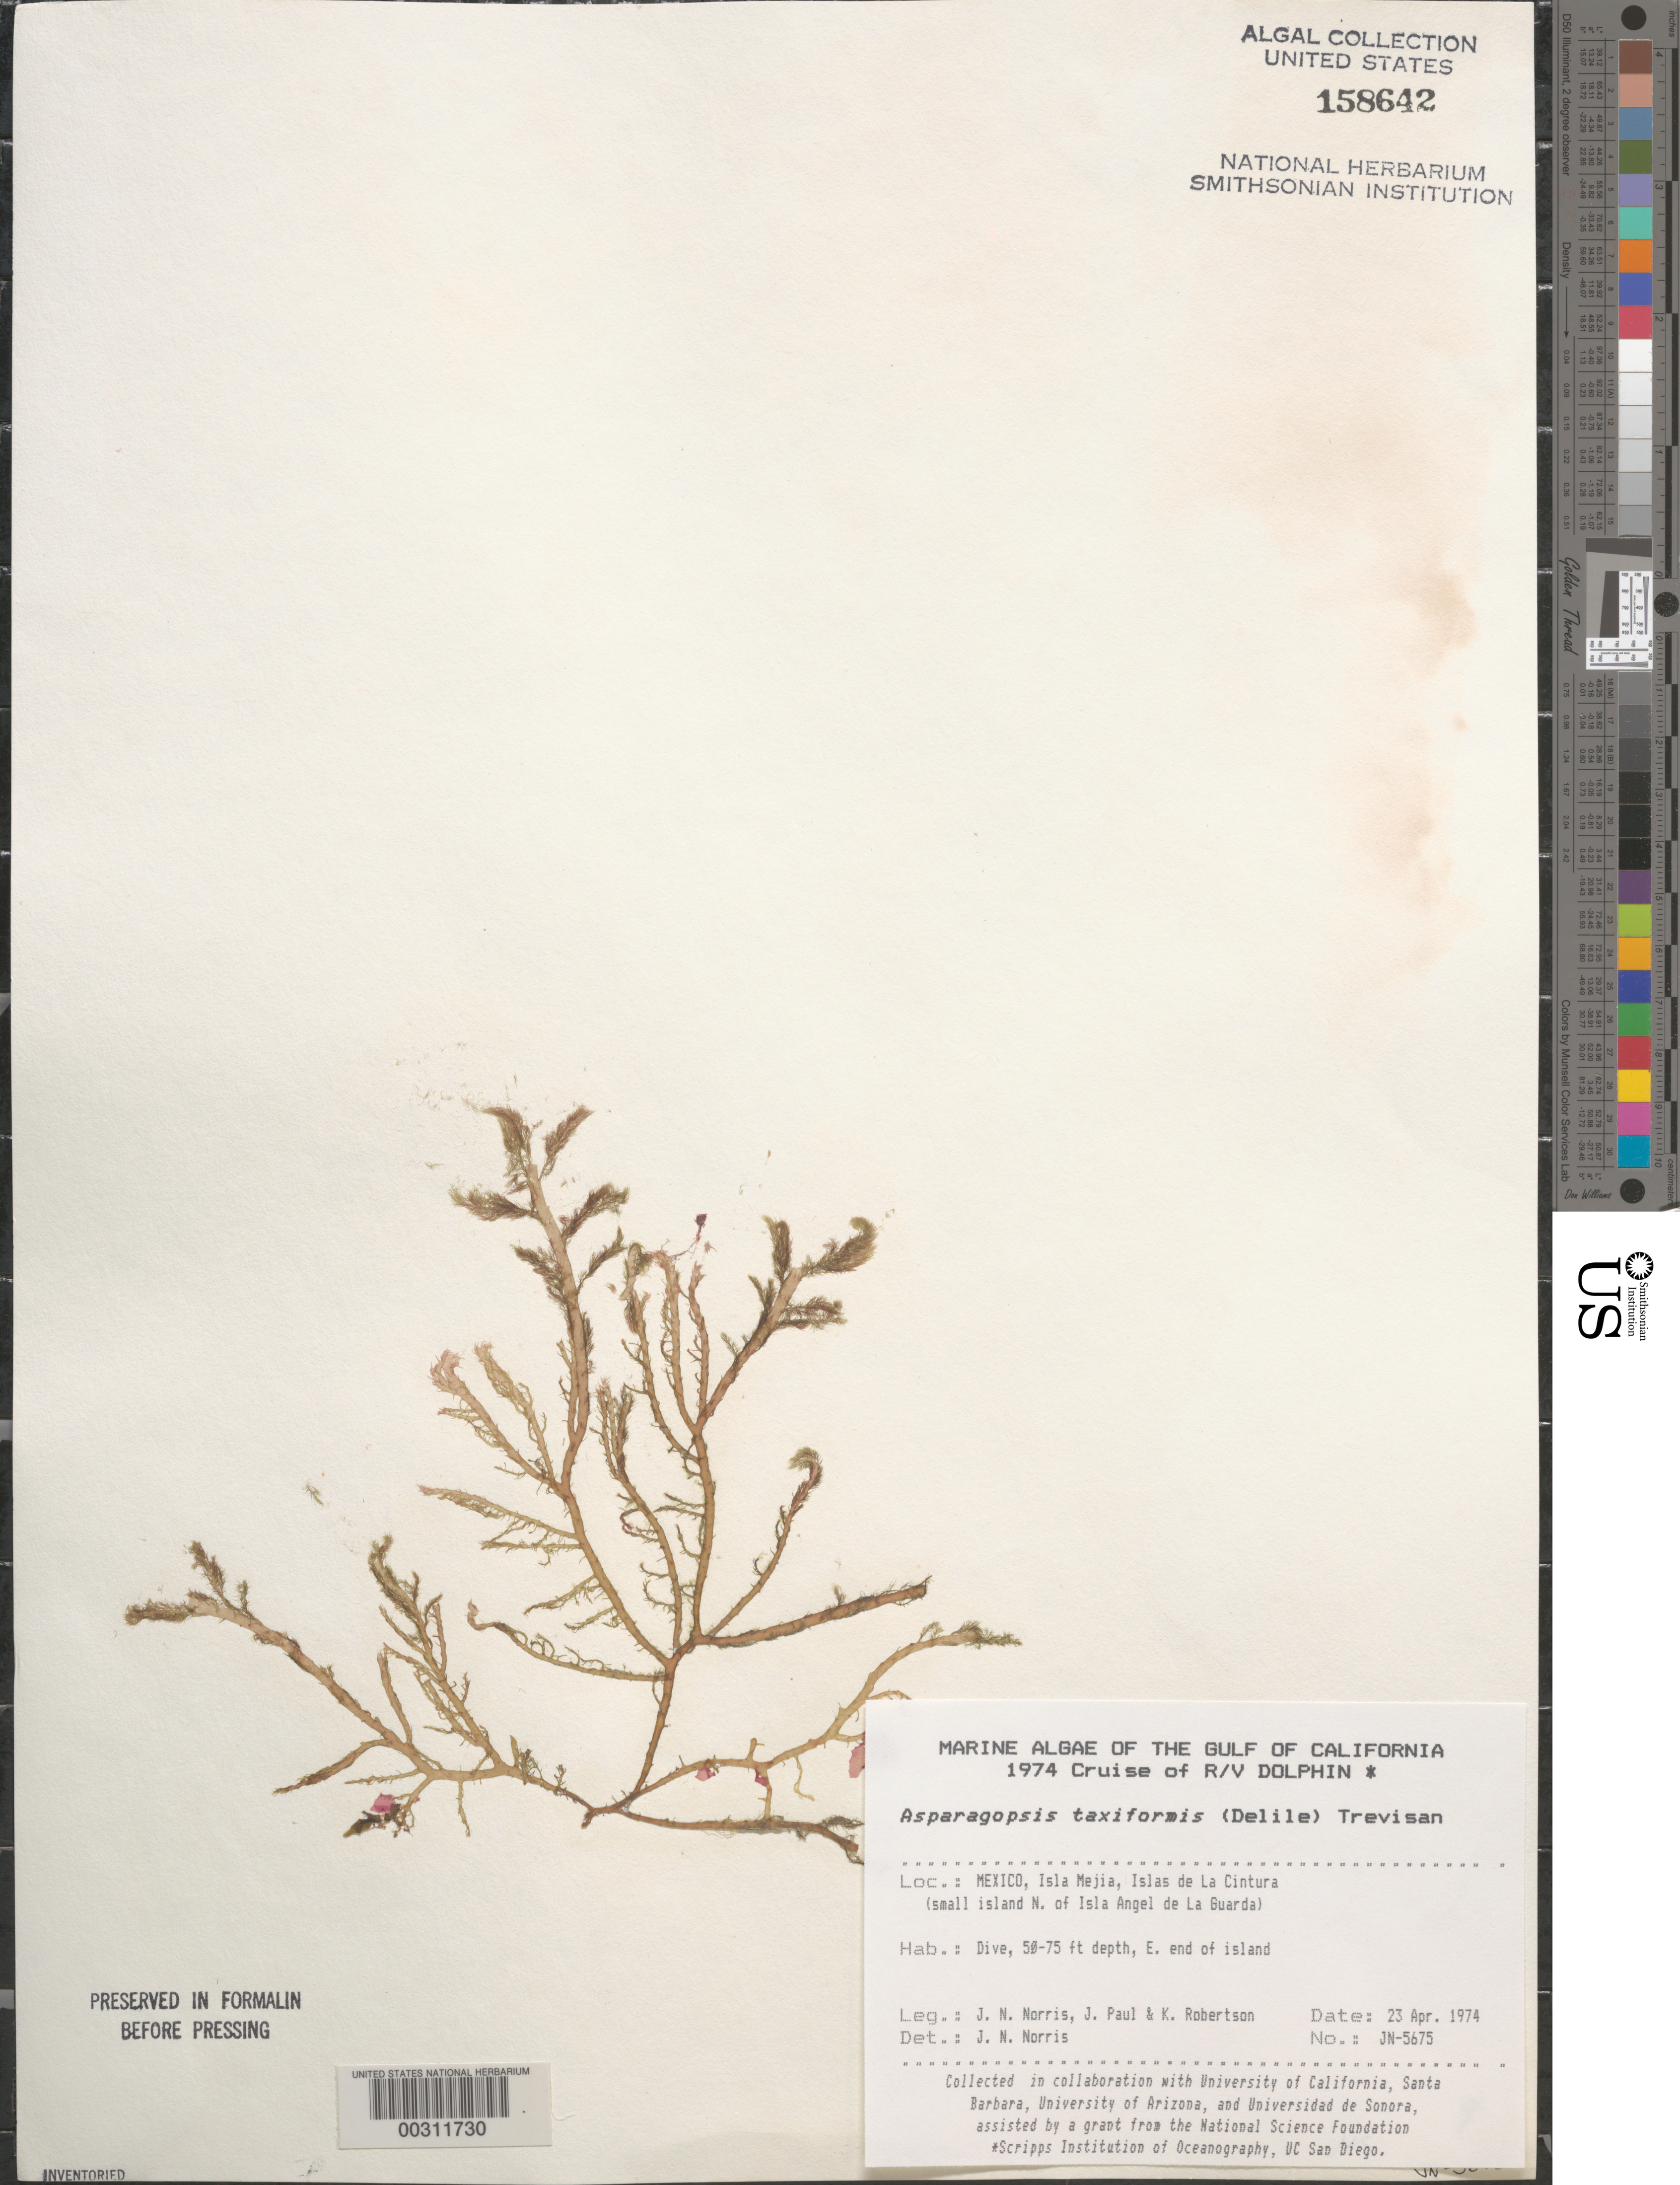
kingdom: Plantae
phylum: Rhodophyta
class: Florideophyceae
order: Bonnemaisoniales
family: Bonnemaisoniaceae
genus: Asparagopsis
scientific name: Asparagopsis taxiformis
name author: (Delile) Trevis.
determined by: Norris, James N.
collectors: J. N. Norris, J. Paul & K. Robertson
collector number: JN-5675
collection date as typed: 23 Apr 1974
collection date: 1974-04-23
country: Mexico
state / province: Baja California Norte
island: Isla Mejia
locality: East end of island, off north end of Isla Angel de la Guarda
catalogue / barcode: US 158642